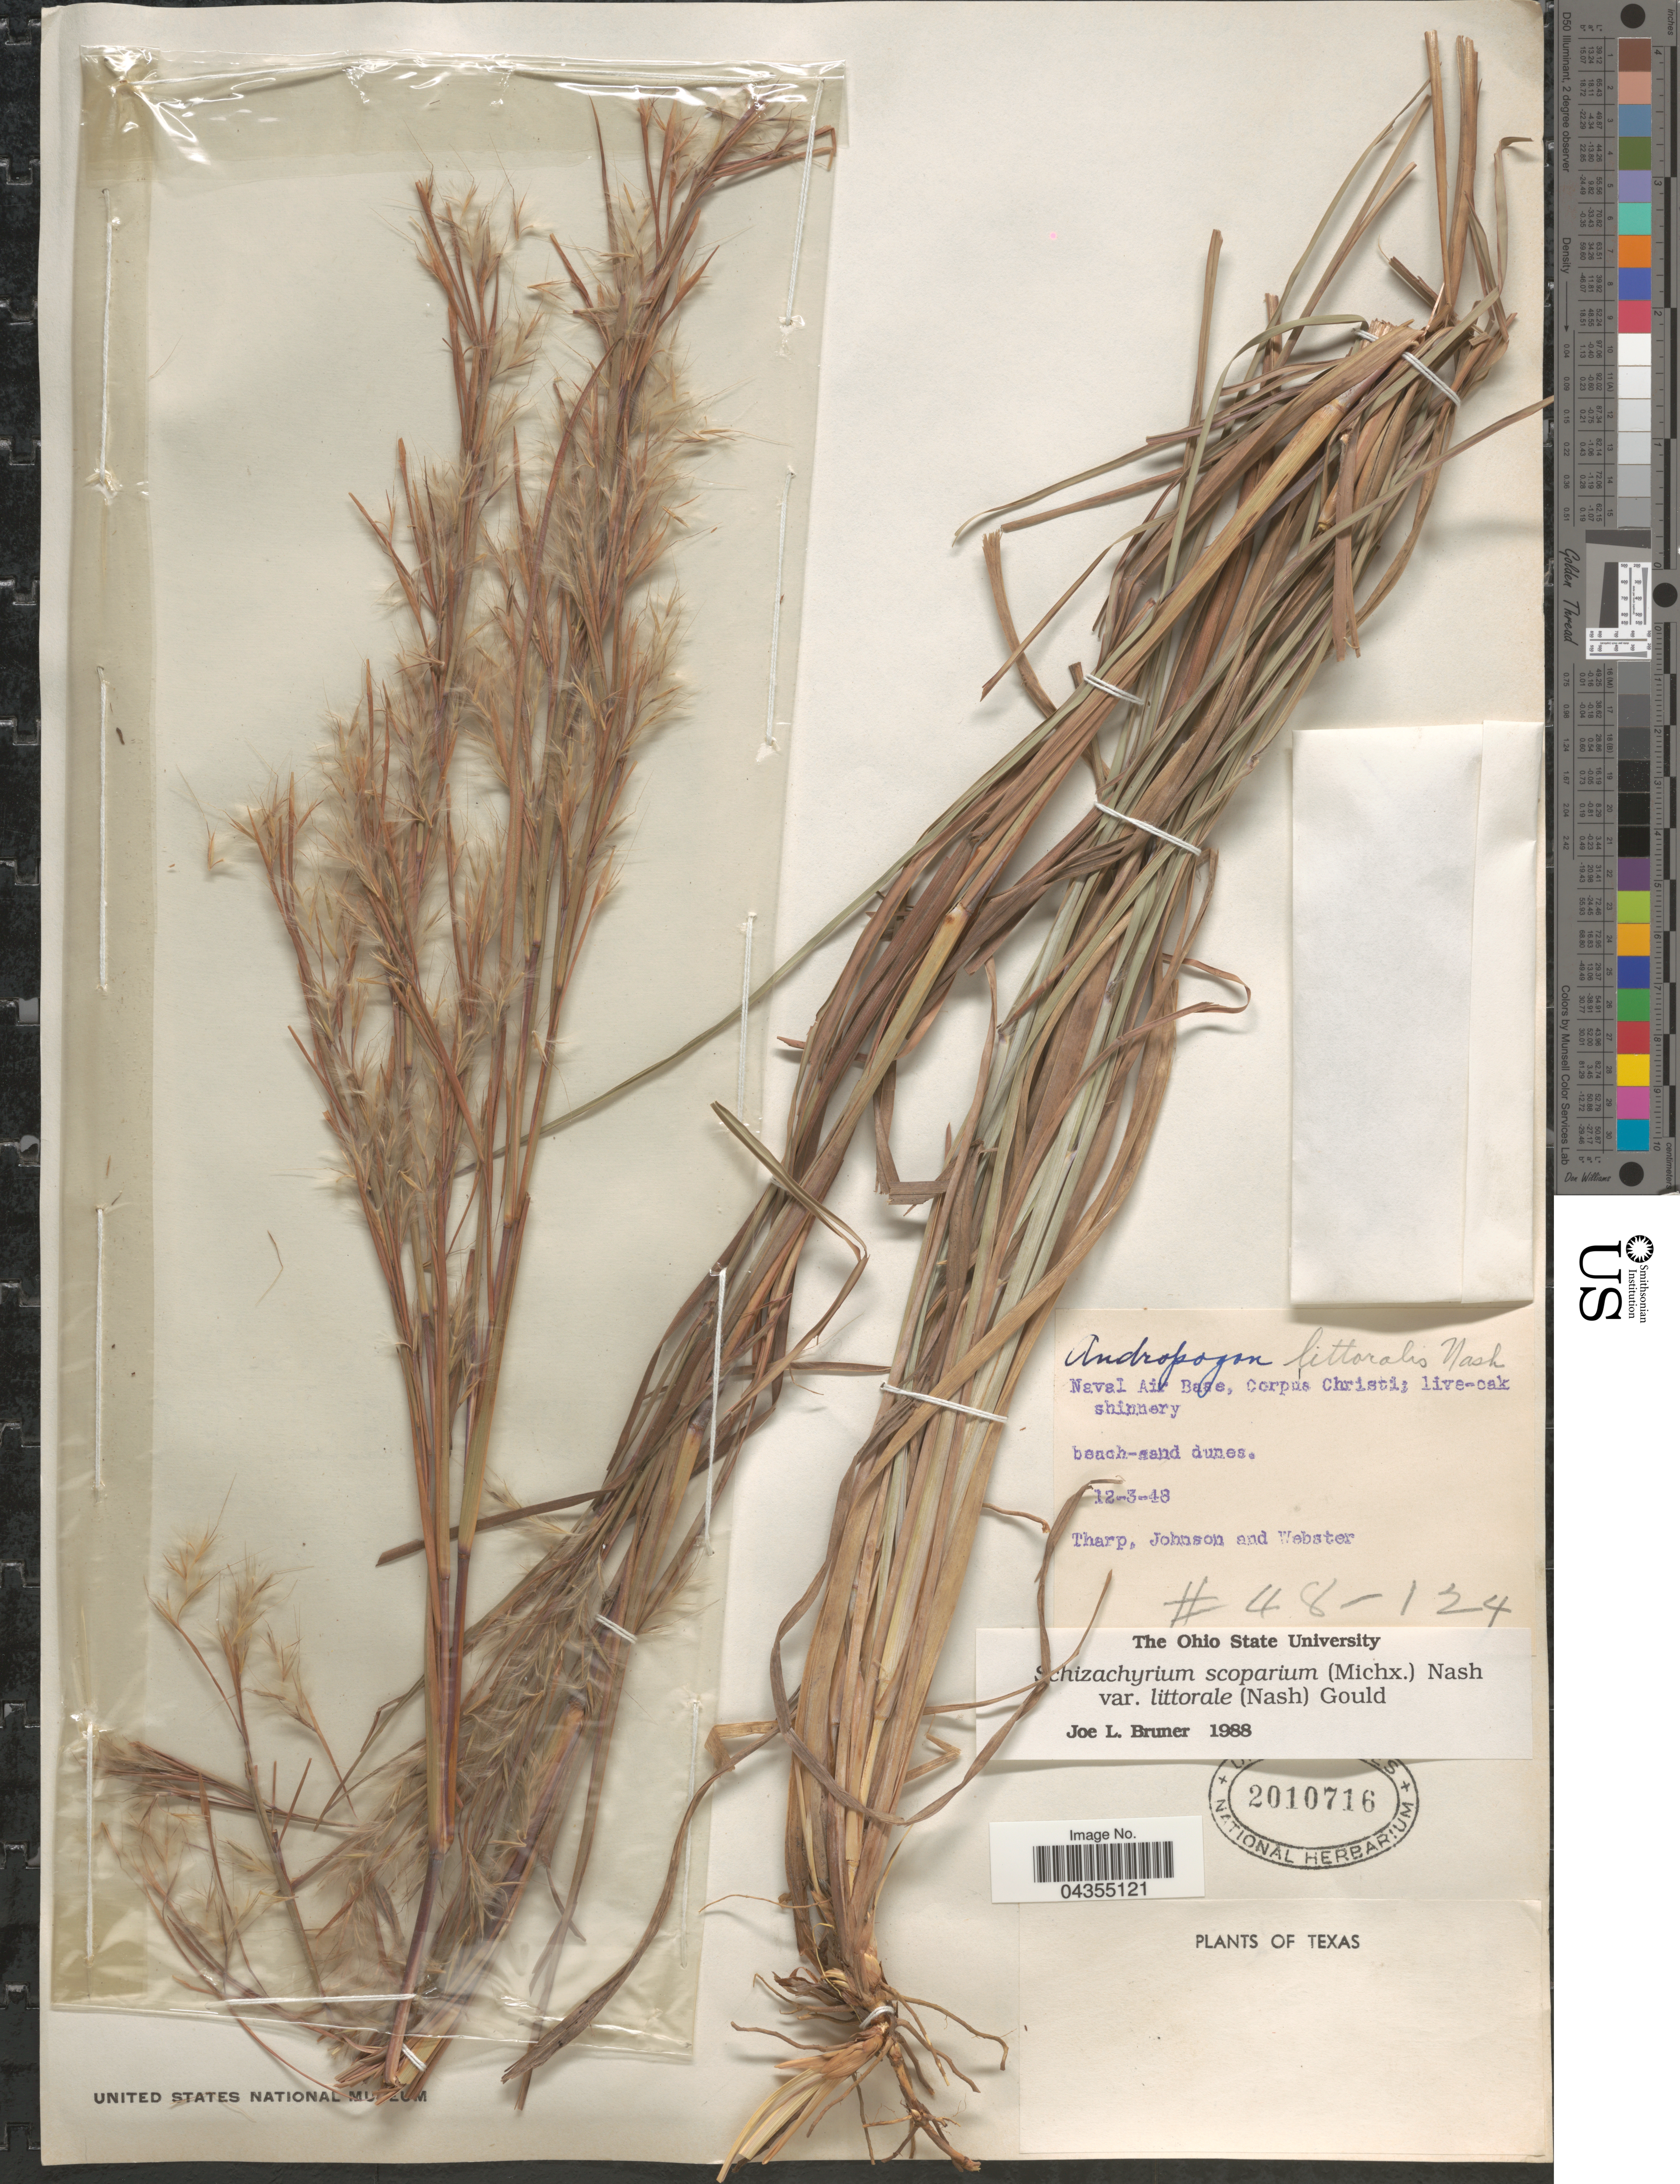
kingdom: Plantae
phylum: Tracheophyta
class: Liliopsida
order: Poales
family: Poaceae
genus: Schizachyrium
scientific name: Schizachyrium scoparium var. littorale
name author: (Nash) Gould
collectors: Tharp, --, -- Johnson & -. Webster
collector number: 48-124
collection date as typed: Transcribed d/m/y: 3/12/48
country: United States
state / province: Texas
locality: Naval Air Base, Corpus Christi.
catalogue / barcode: US 2010716